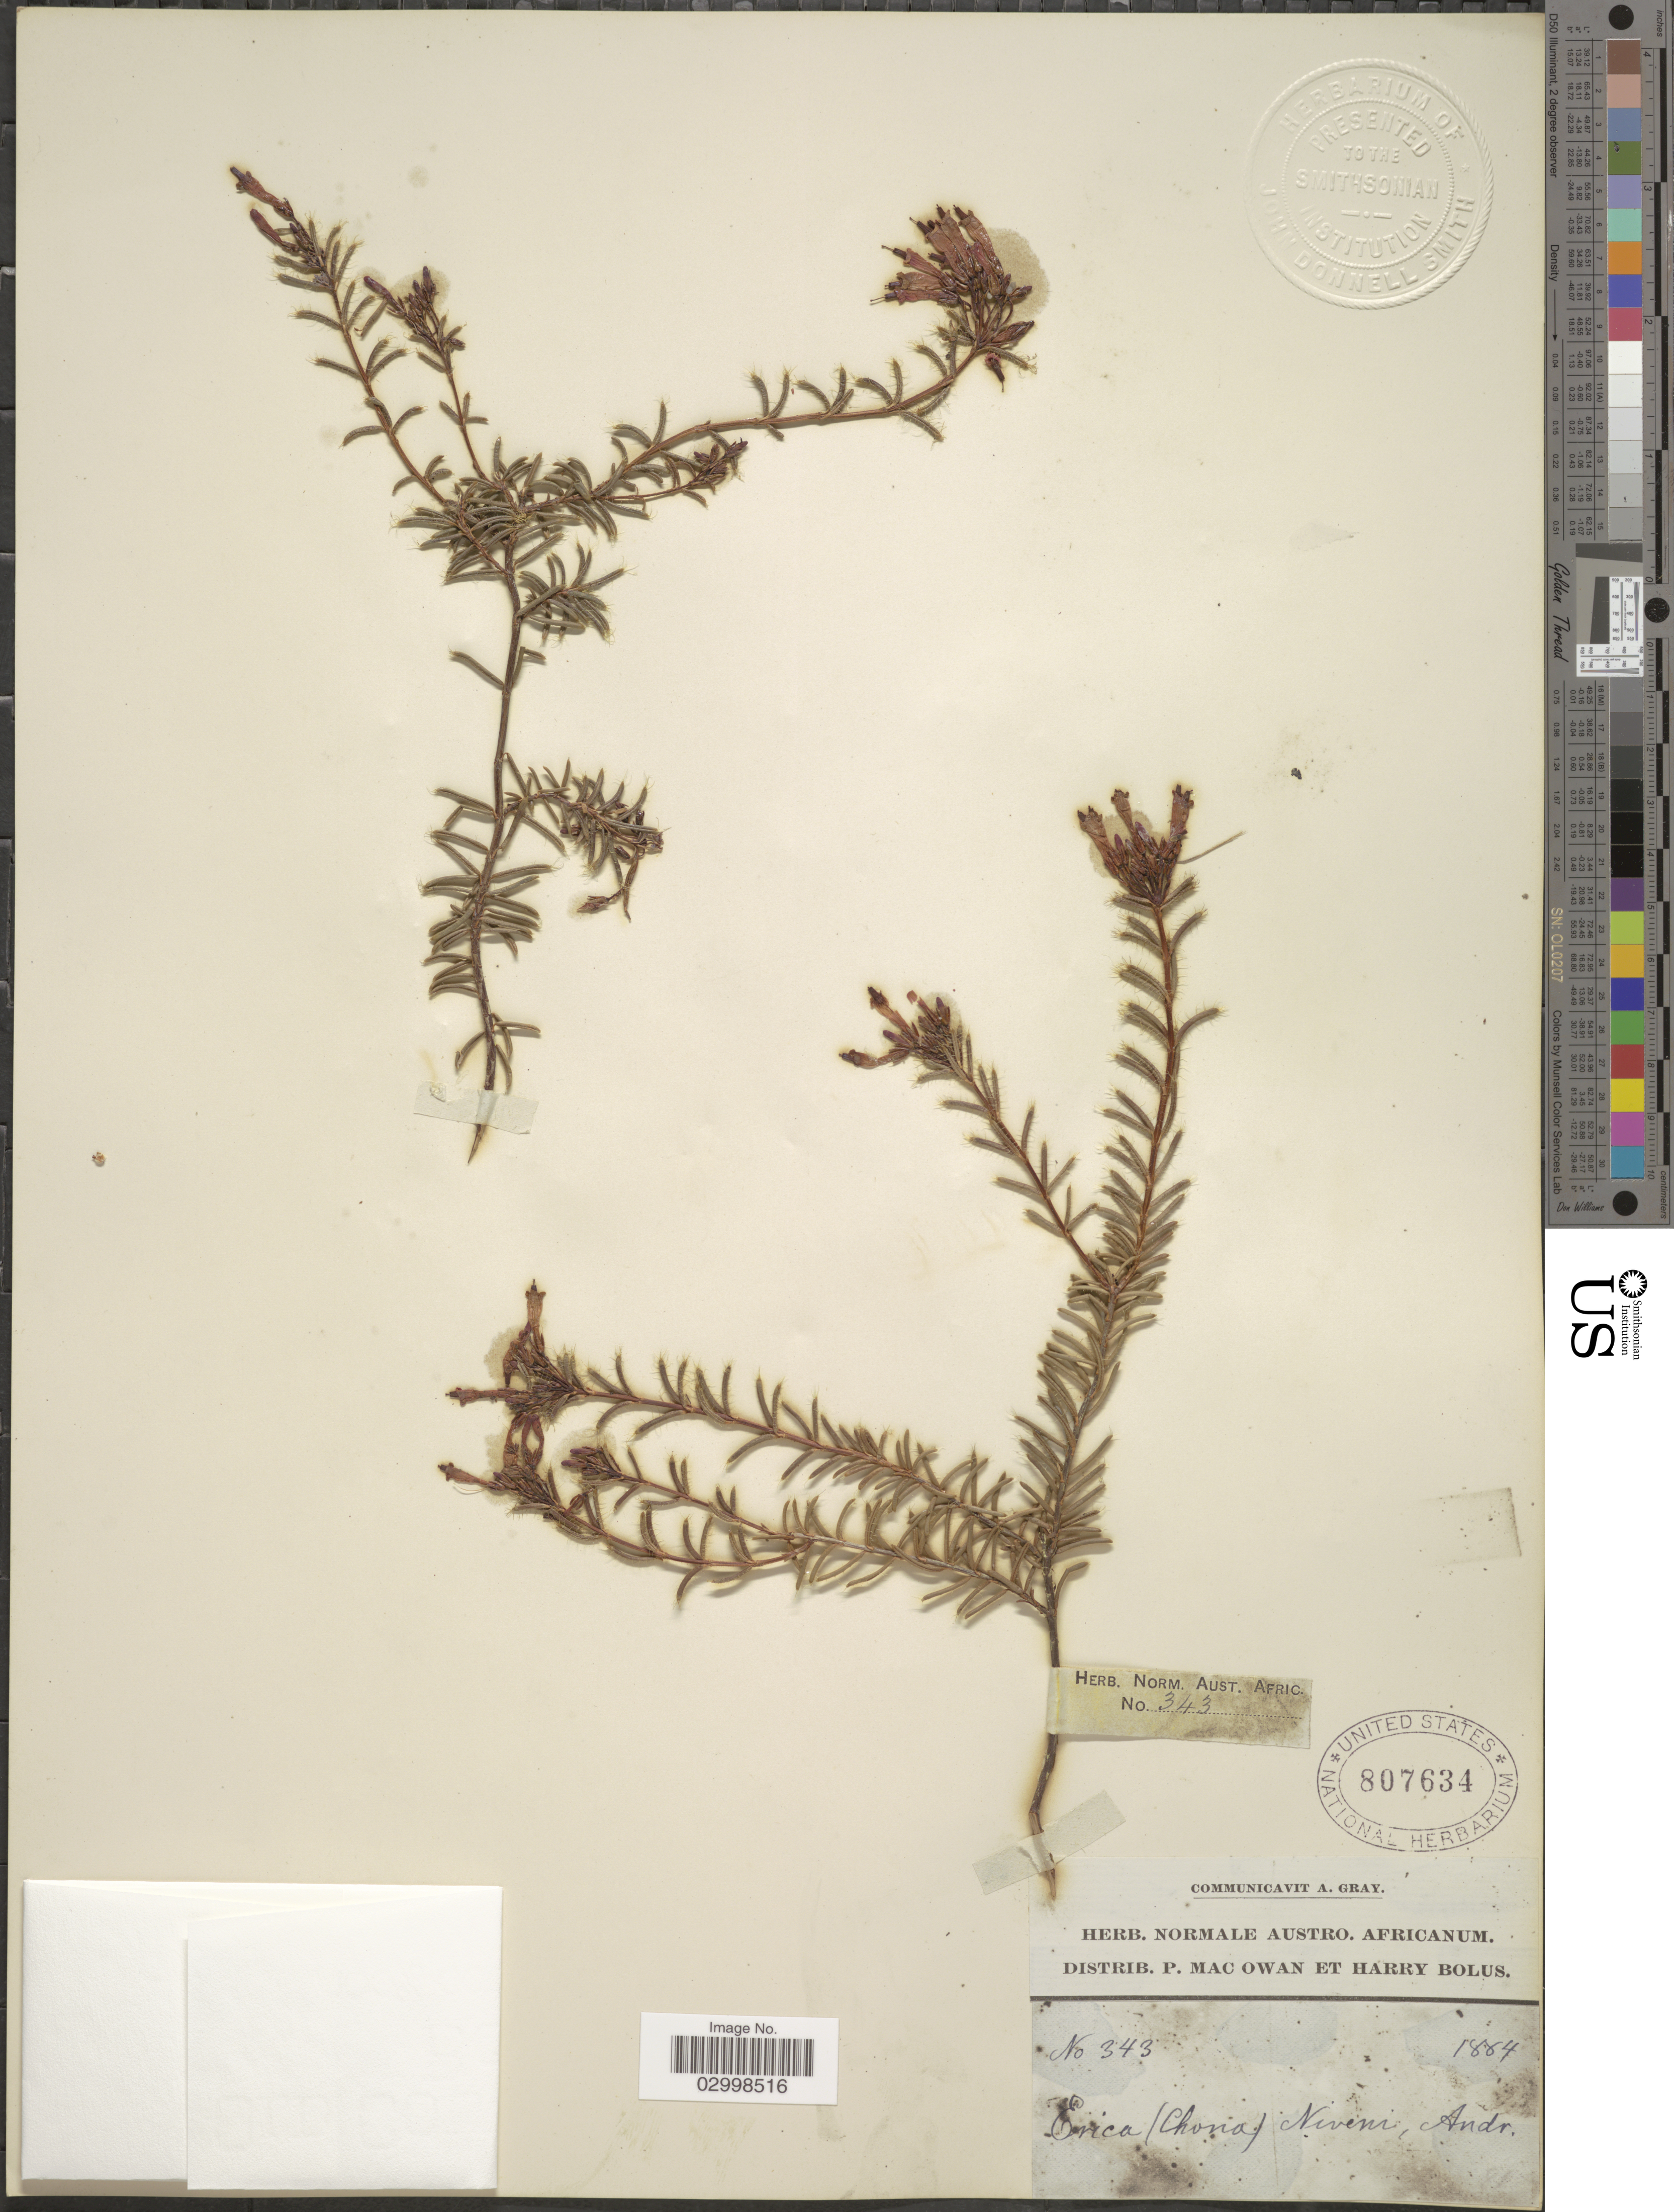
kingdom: Plantae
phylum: Tracheophyta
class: Magnoliopsida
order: Ericales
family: Ericaceae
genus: Erica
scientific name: Erica nivenia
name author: Andrews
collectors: P. MacOwan & H. Bolus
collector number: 343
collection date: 1884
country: South Africa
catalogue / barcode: US 807634